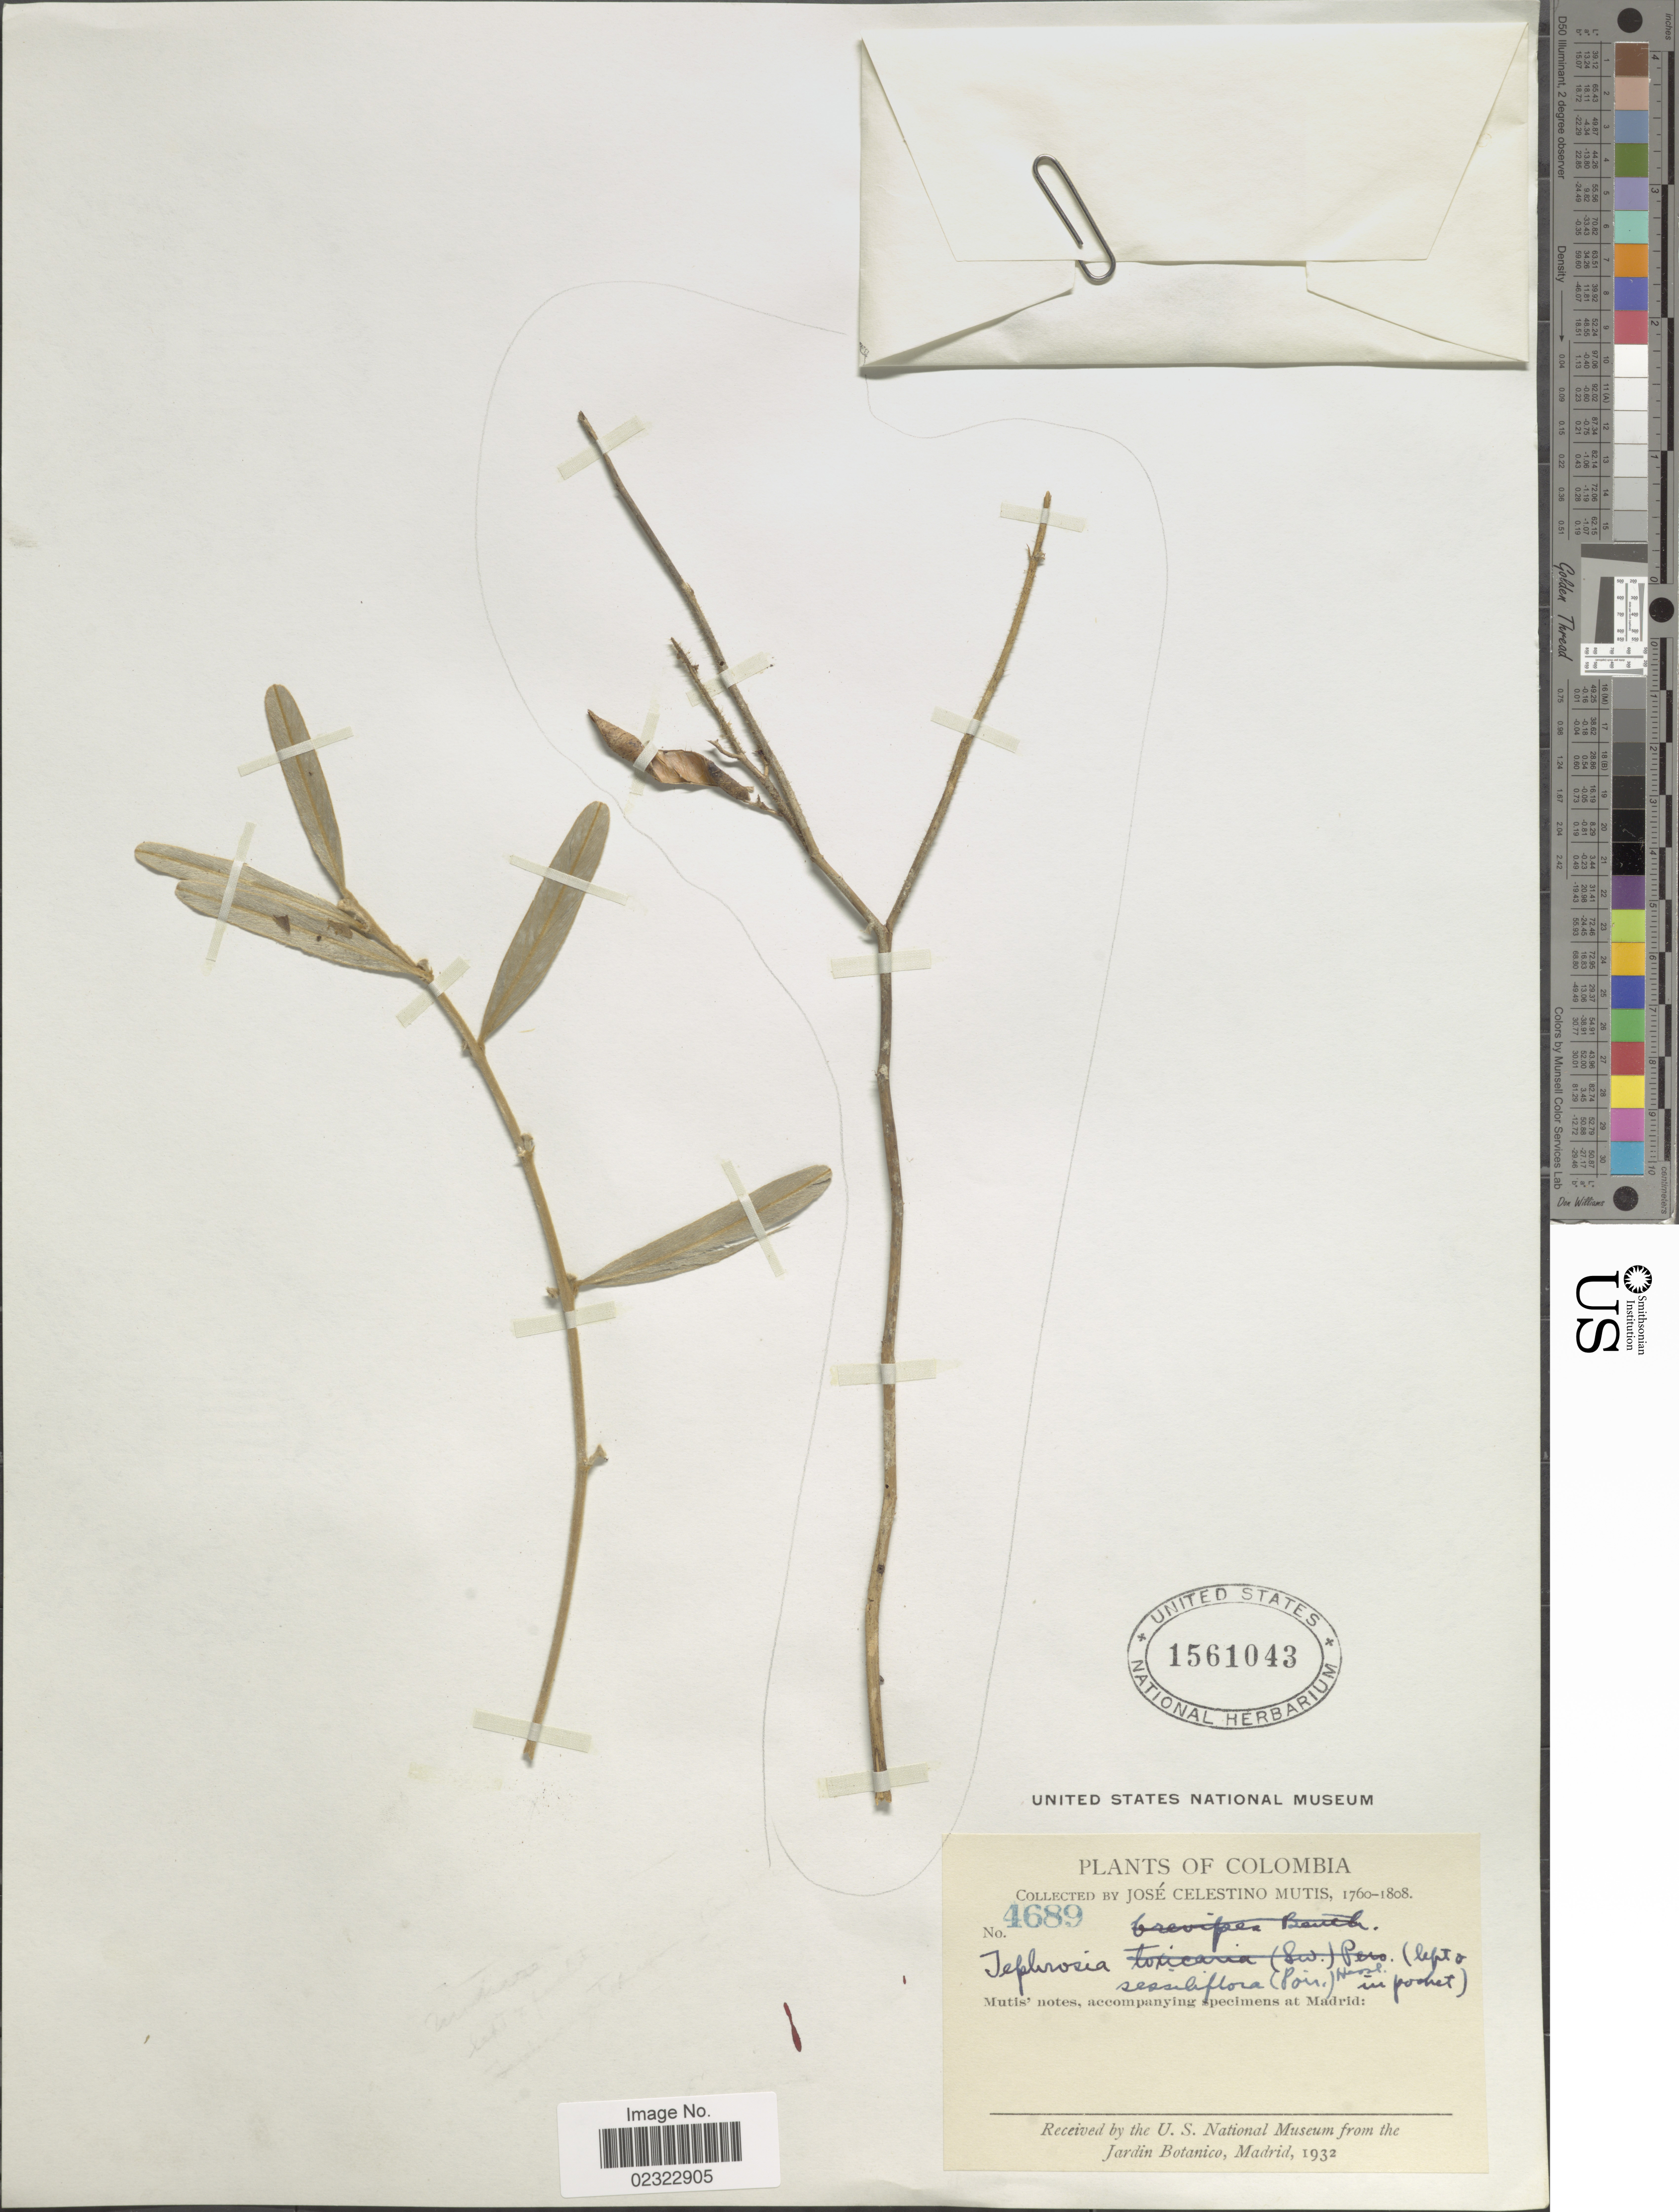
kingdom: Plantae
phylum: Tracheophyta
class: Magnoliopsida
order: Fabales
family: Fabaceae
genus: Tephrosia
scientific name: Tephrosia sessiliflora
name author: (Poir.) Hassl.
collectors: J. C. B. Mutis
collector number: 4689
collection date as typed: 1808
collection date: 1760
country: Colombia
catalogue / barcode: US 1561043